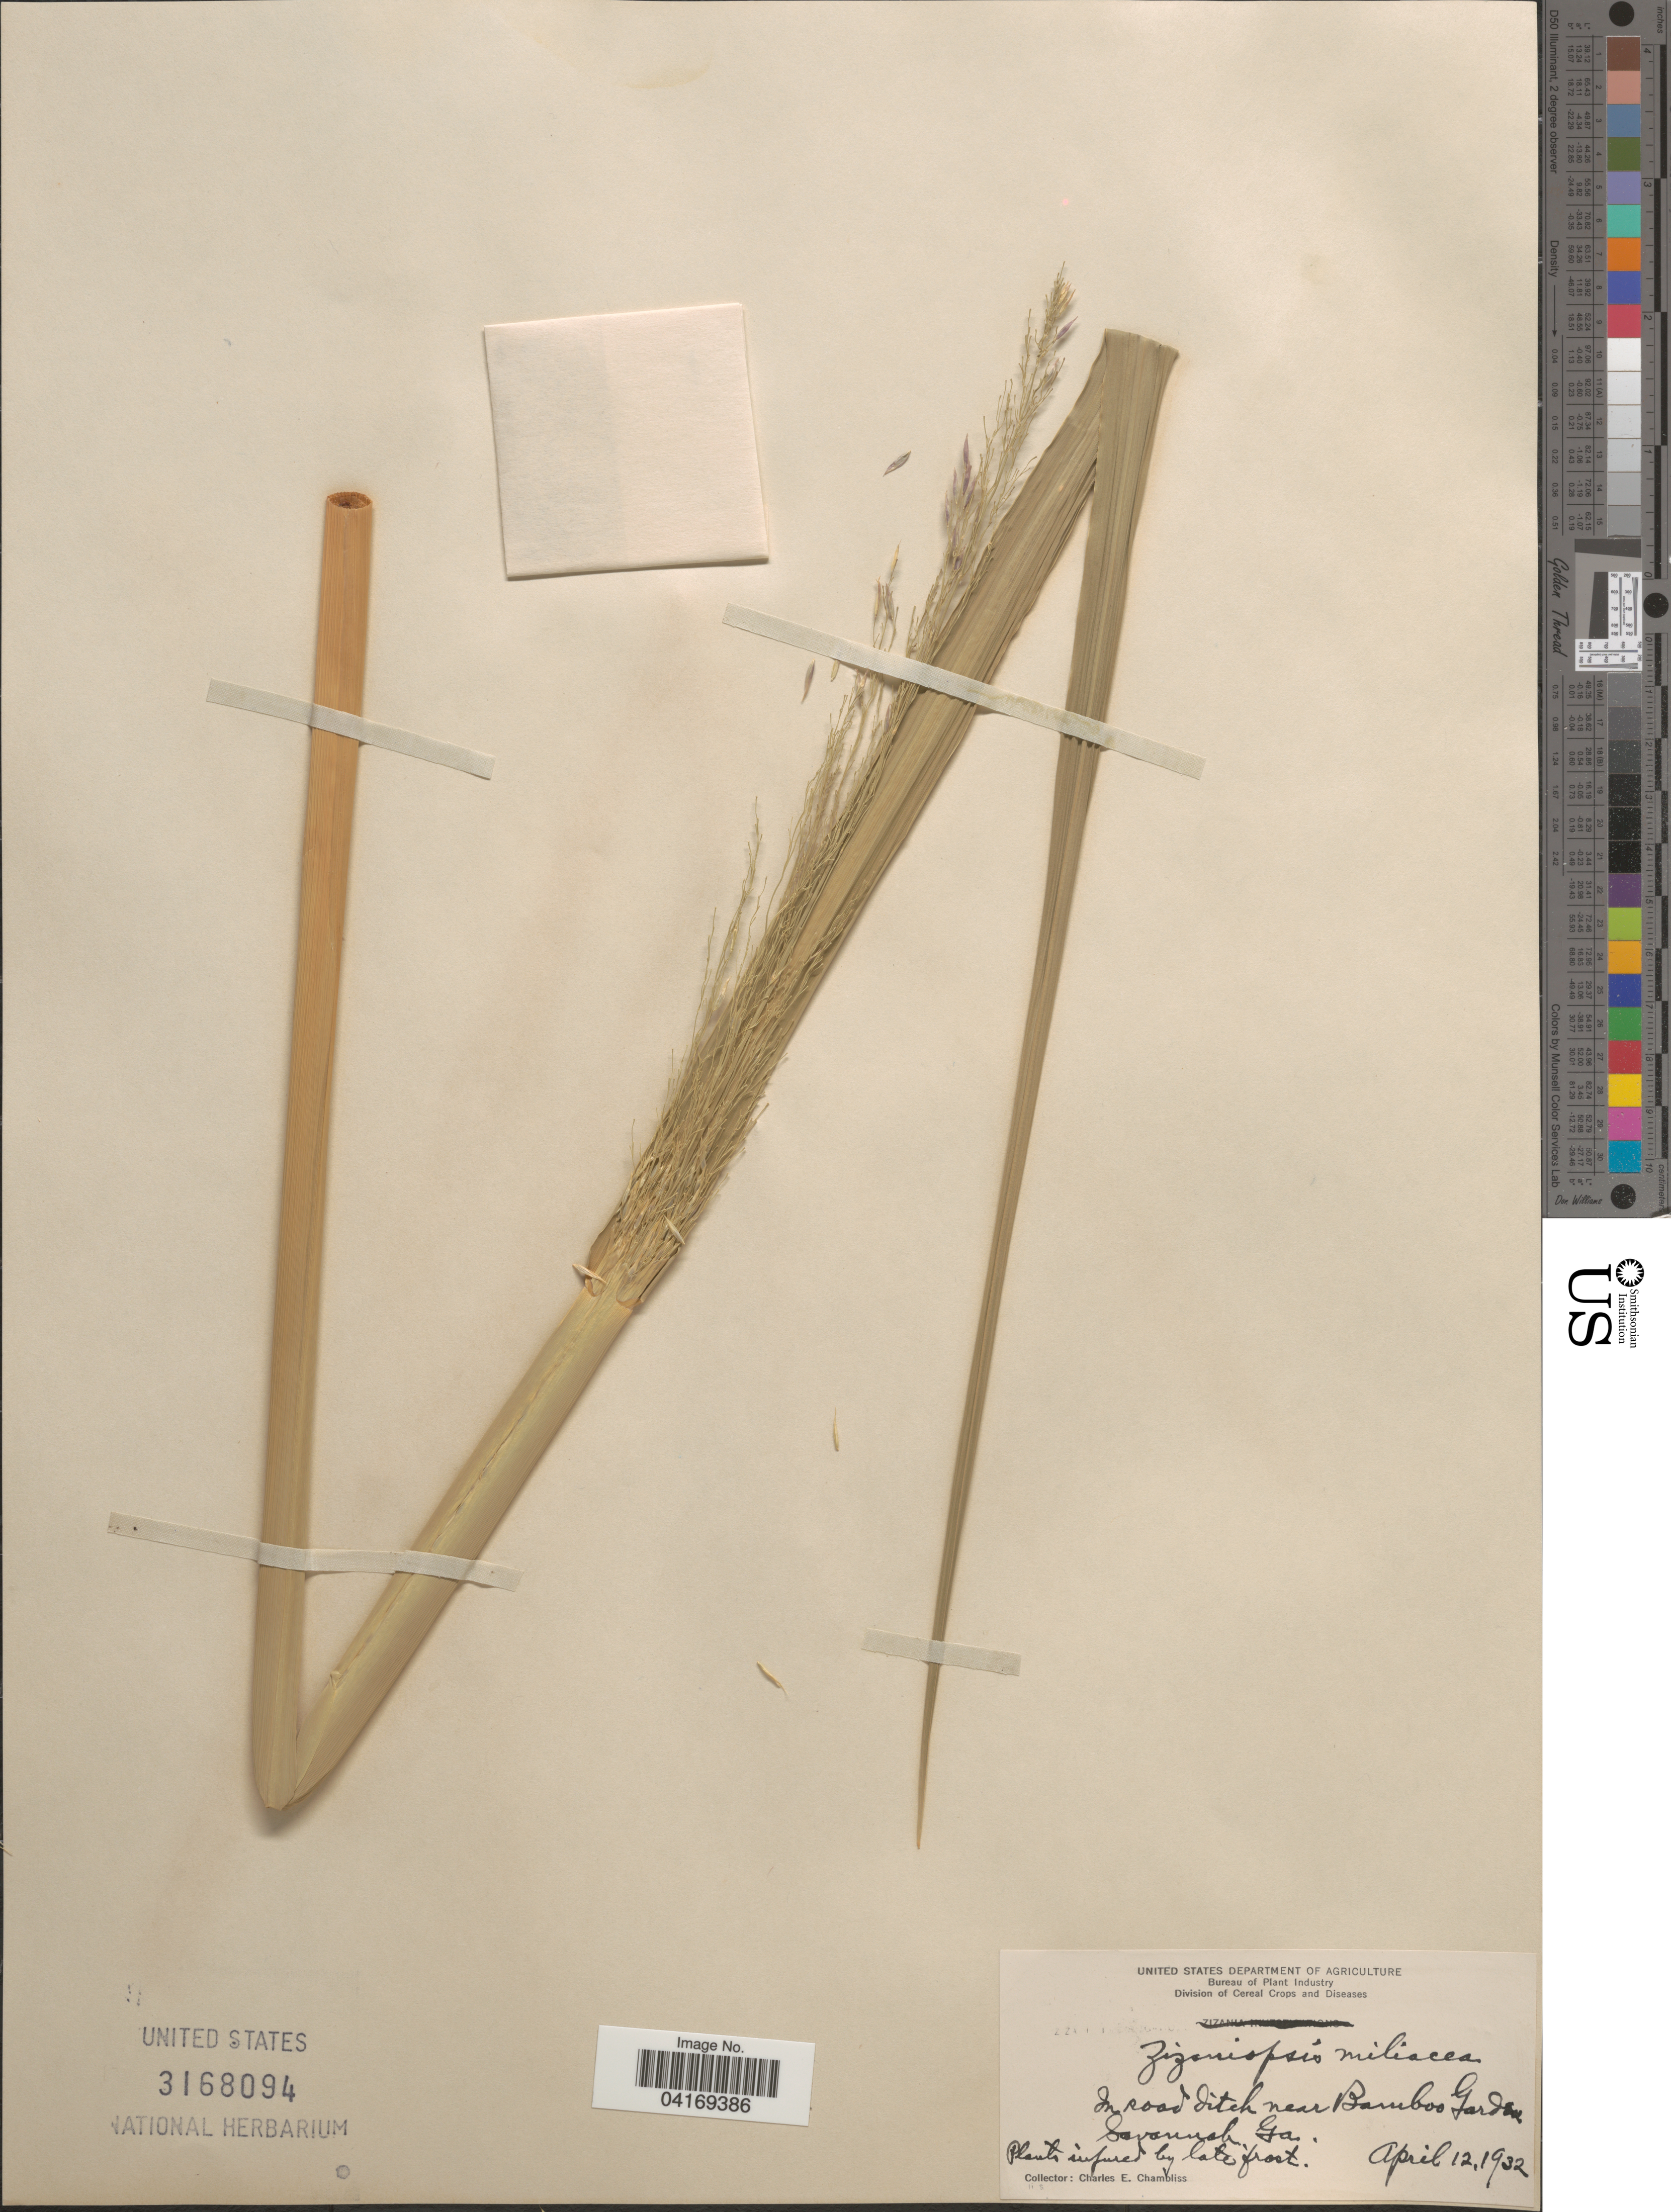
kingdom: Plantae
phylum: Tracheophyta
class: Liliopsida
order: Poales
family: Poaceae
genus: Zizaniopsis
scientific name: Zizaniopsis miliacea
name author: (Michx.) Döll & Asch.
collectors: C. Chambliss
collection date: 1932-04-12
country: United States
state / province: Georgia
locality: In road ditch near Bamboo Garden Savannah.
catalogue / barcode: US 3168094